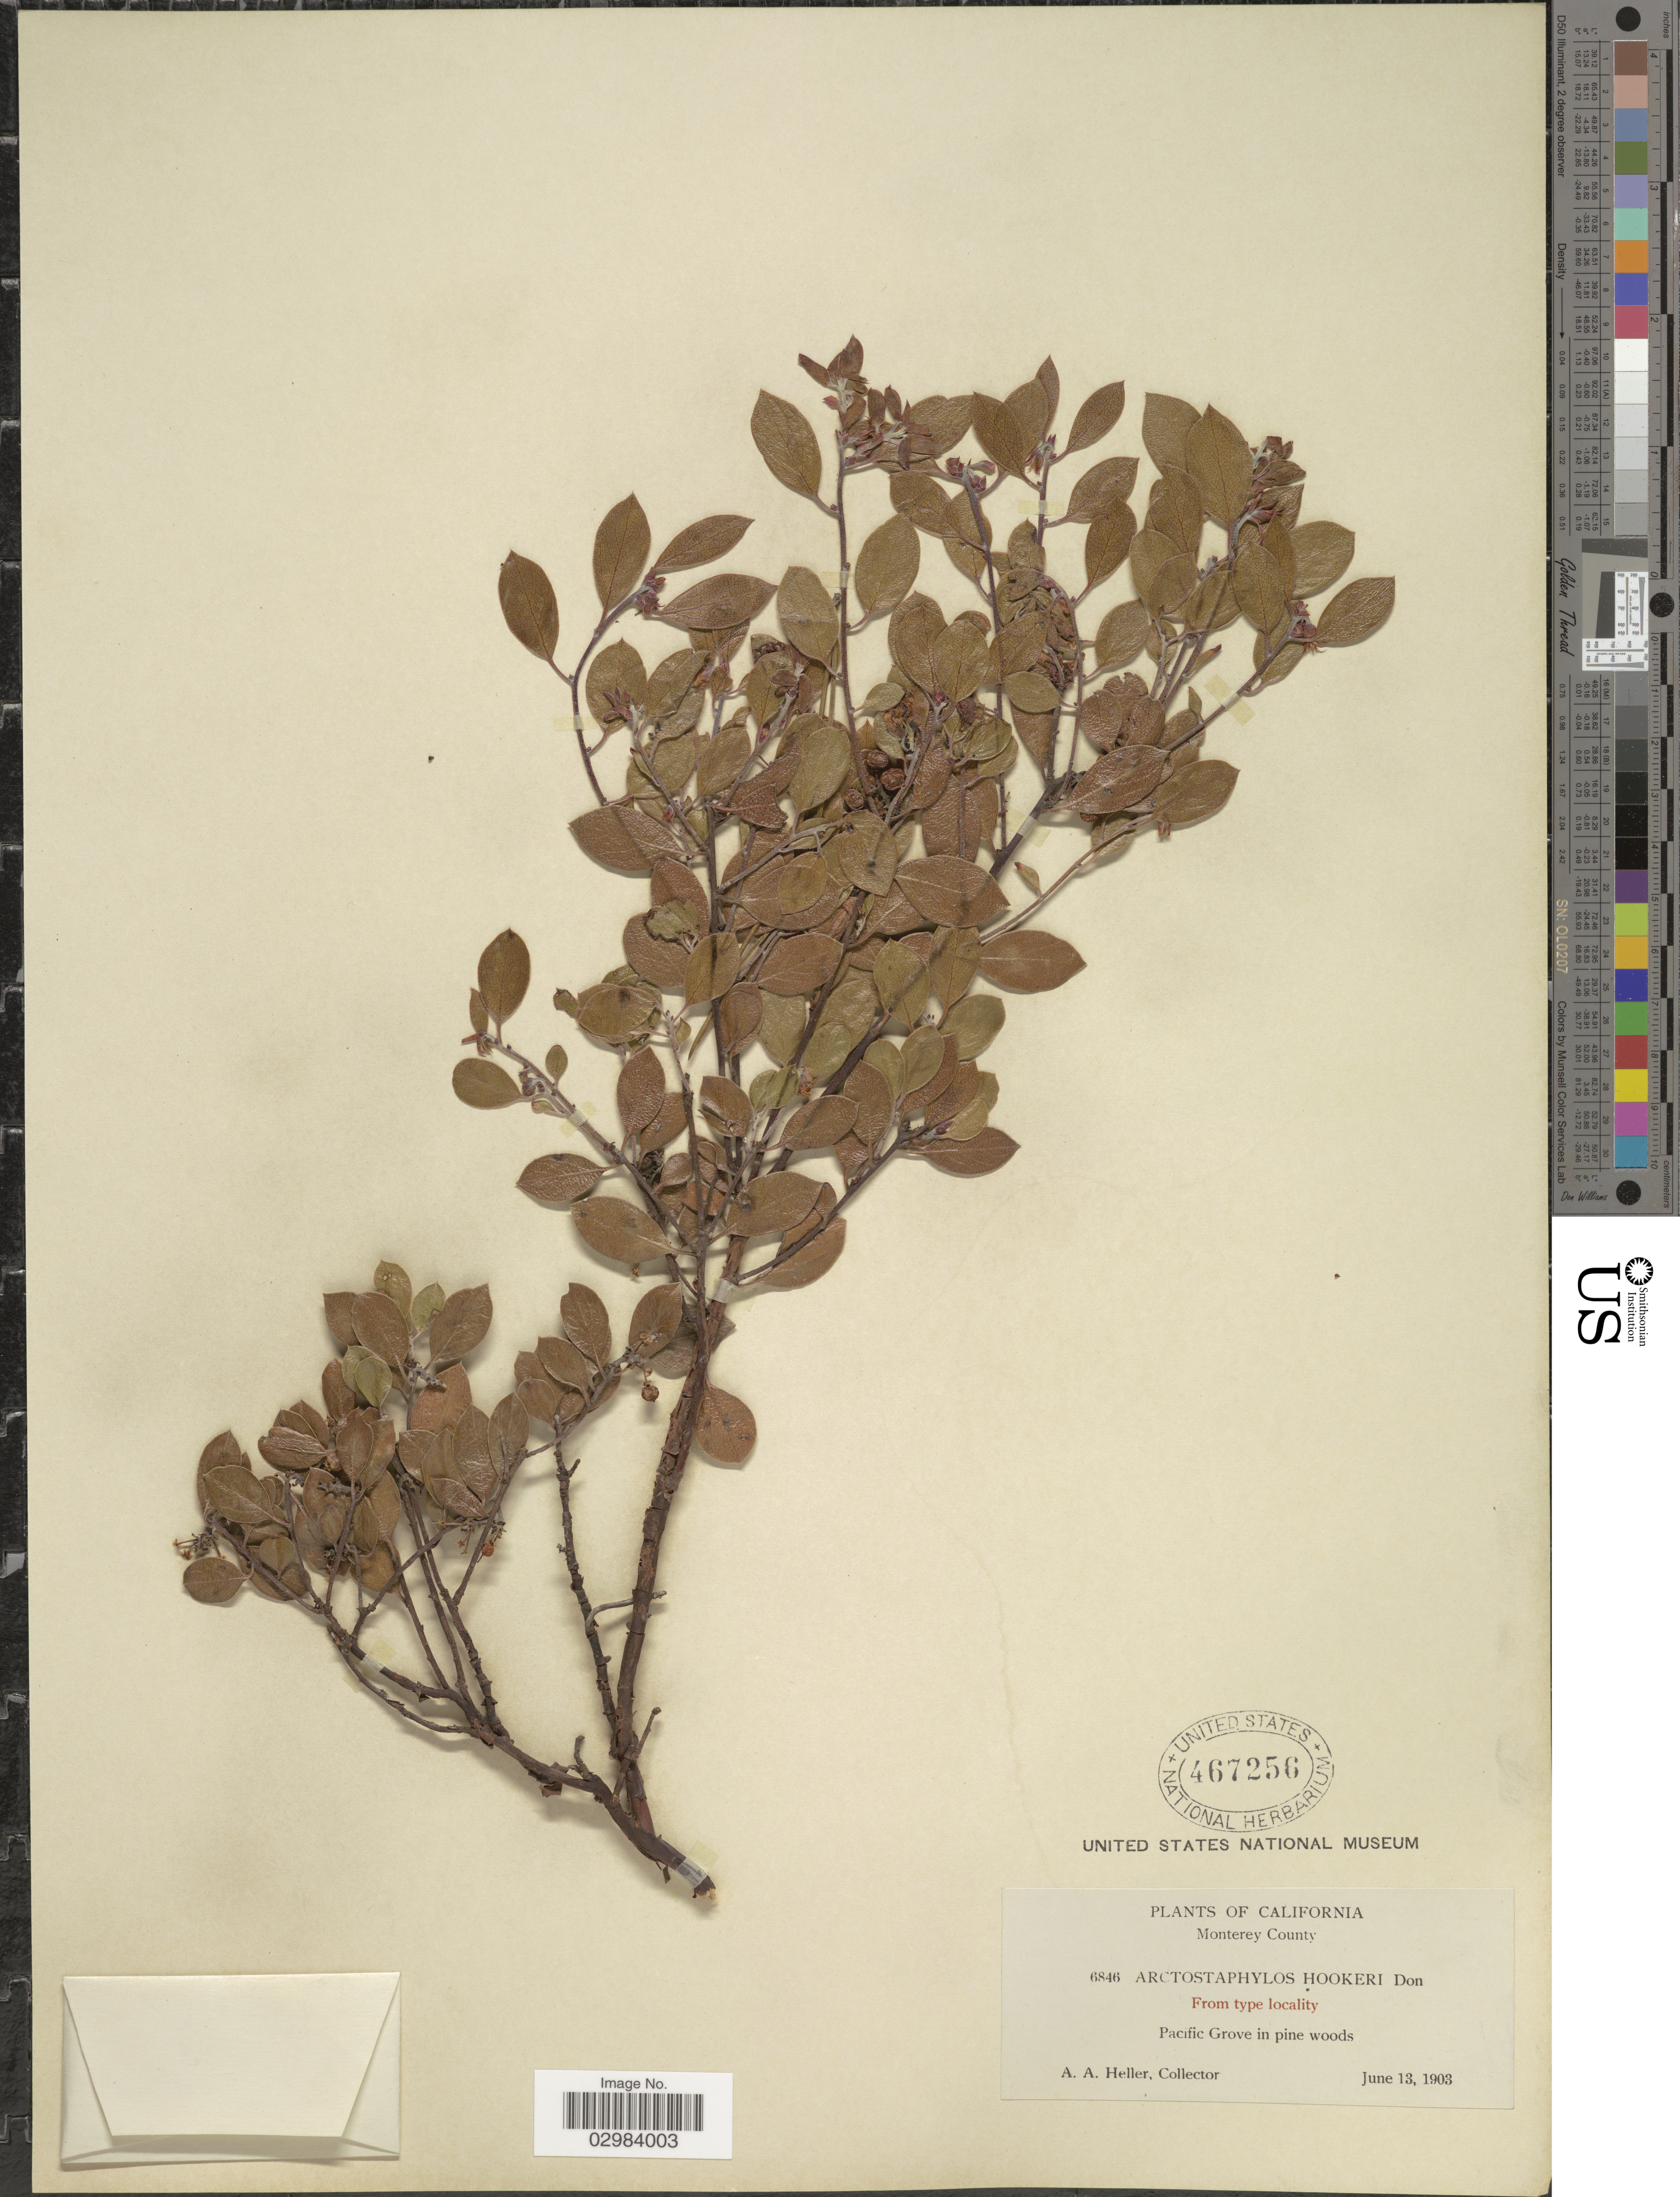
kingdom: Plantae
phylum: Tracheophyta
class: Magnoliopsida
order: Ericales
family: Ericaceae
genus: Arctostaphylos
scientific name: Arctostaphylos hookeri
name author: G. Don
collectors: A. A. Heller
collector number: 6846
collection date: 1903-06-13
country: United States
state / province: California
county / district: Monterey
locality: Monterey County, Pacific Grove in pine woods.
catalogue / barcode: US 467256